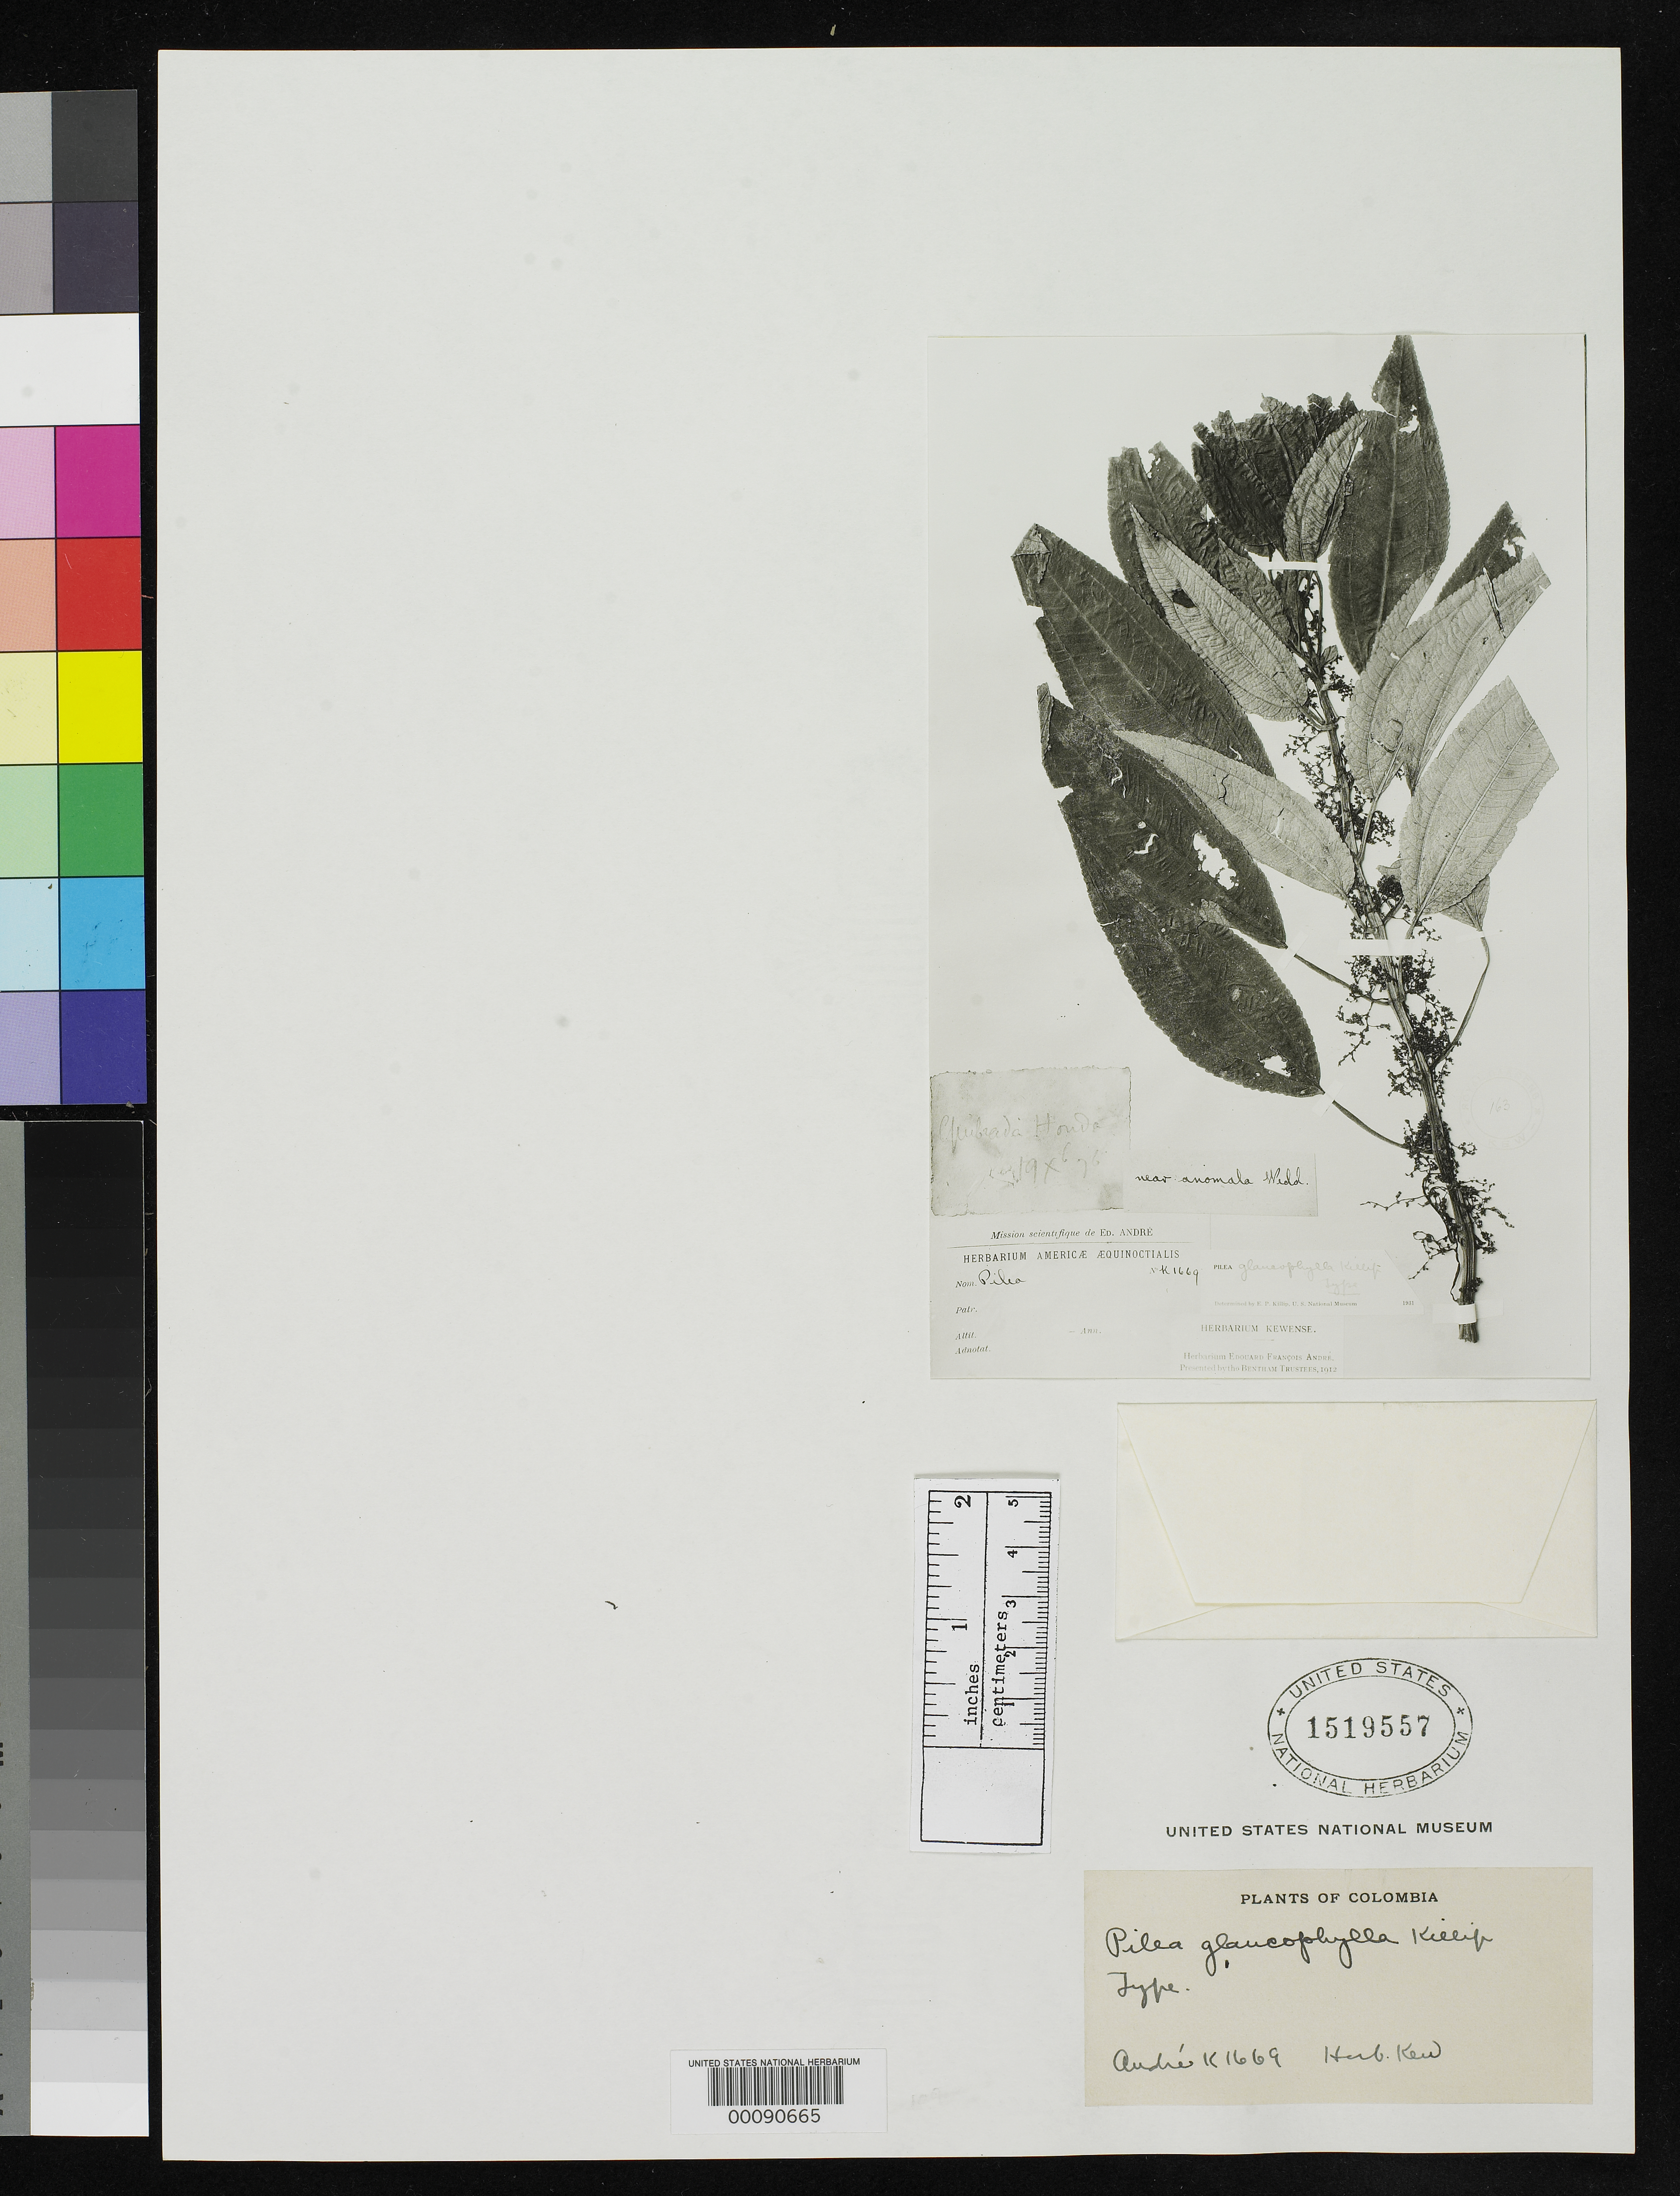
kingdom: Plantae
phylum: Tracheophyta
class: Magnoliopsida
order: Rosales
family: Urticaceae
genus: Pilea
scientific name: Pilea glaucophylla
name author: Killip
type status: Type Fragment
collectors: É. F. André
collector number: K 1669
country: Colombia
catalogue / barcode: US 1519557